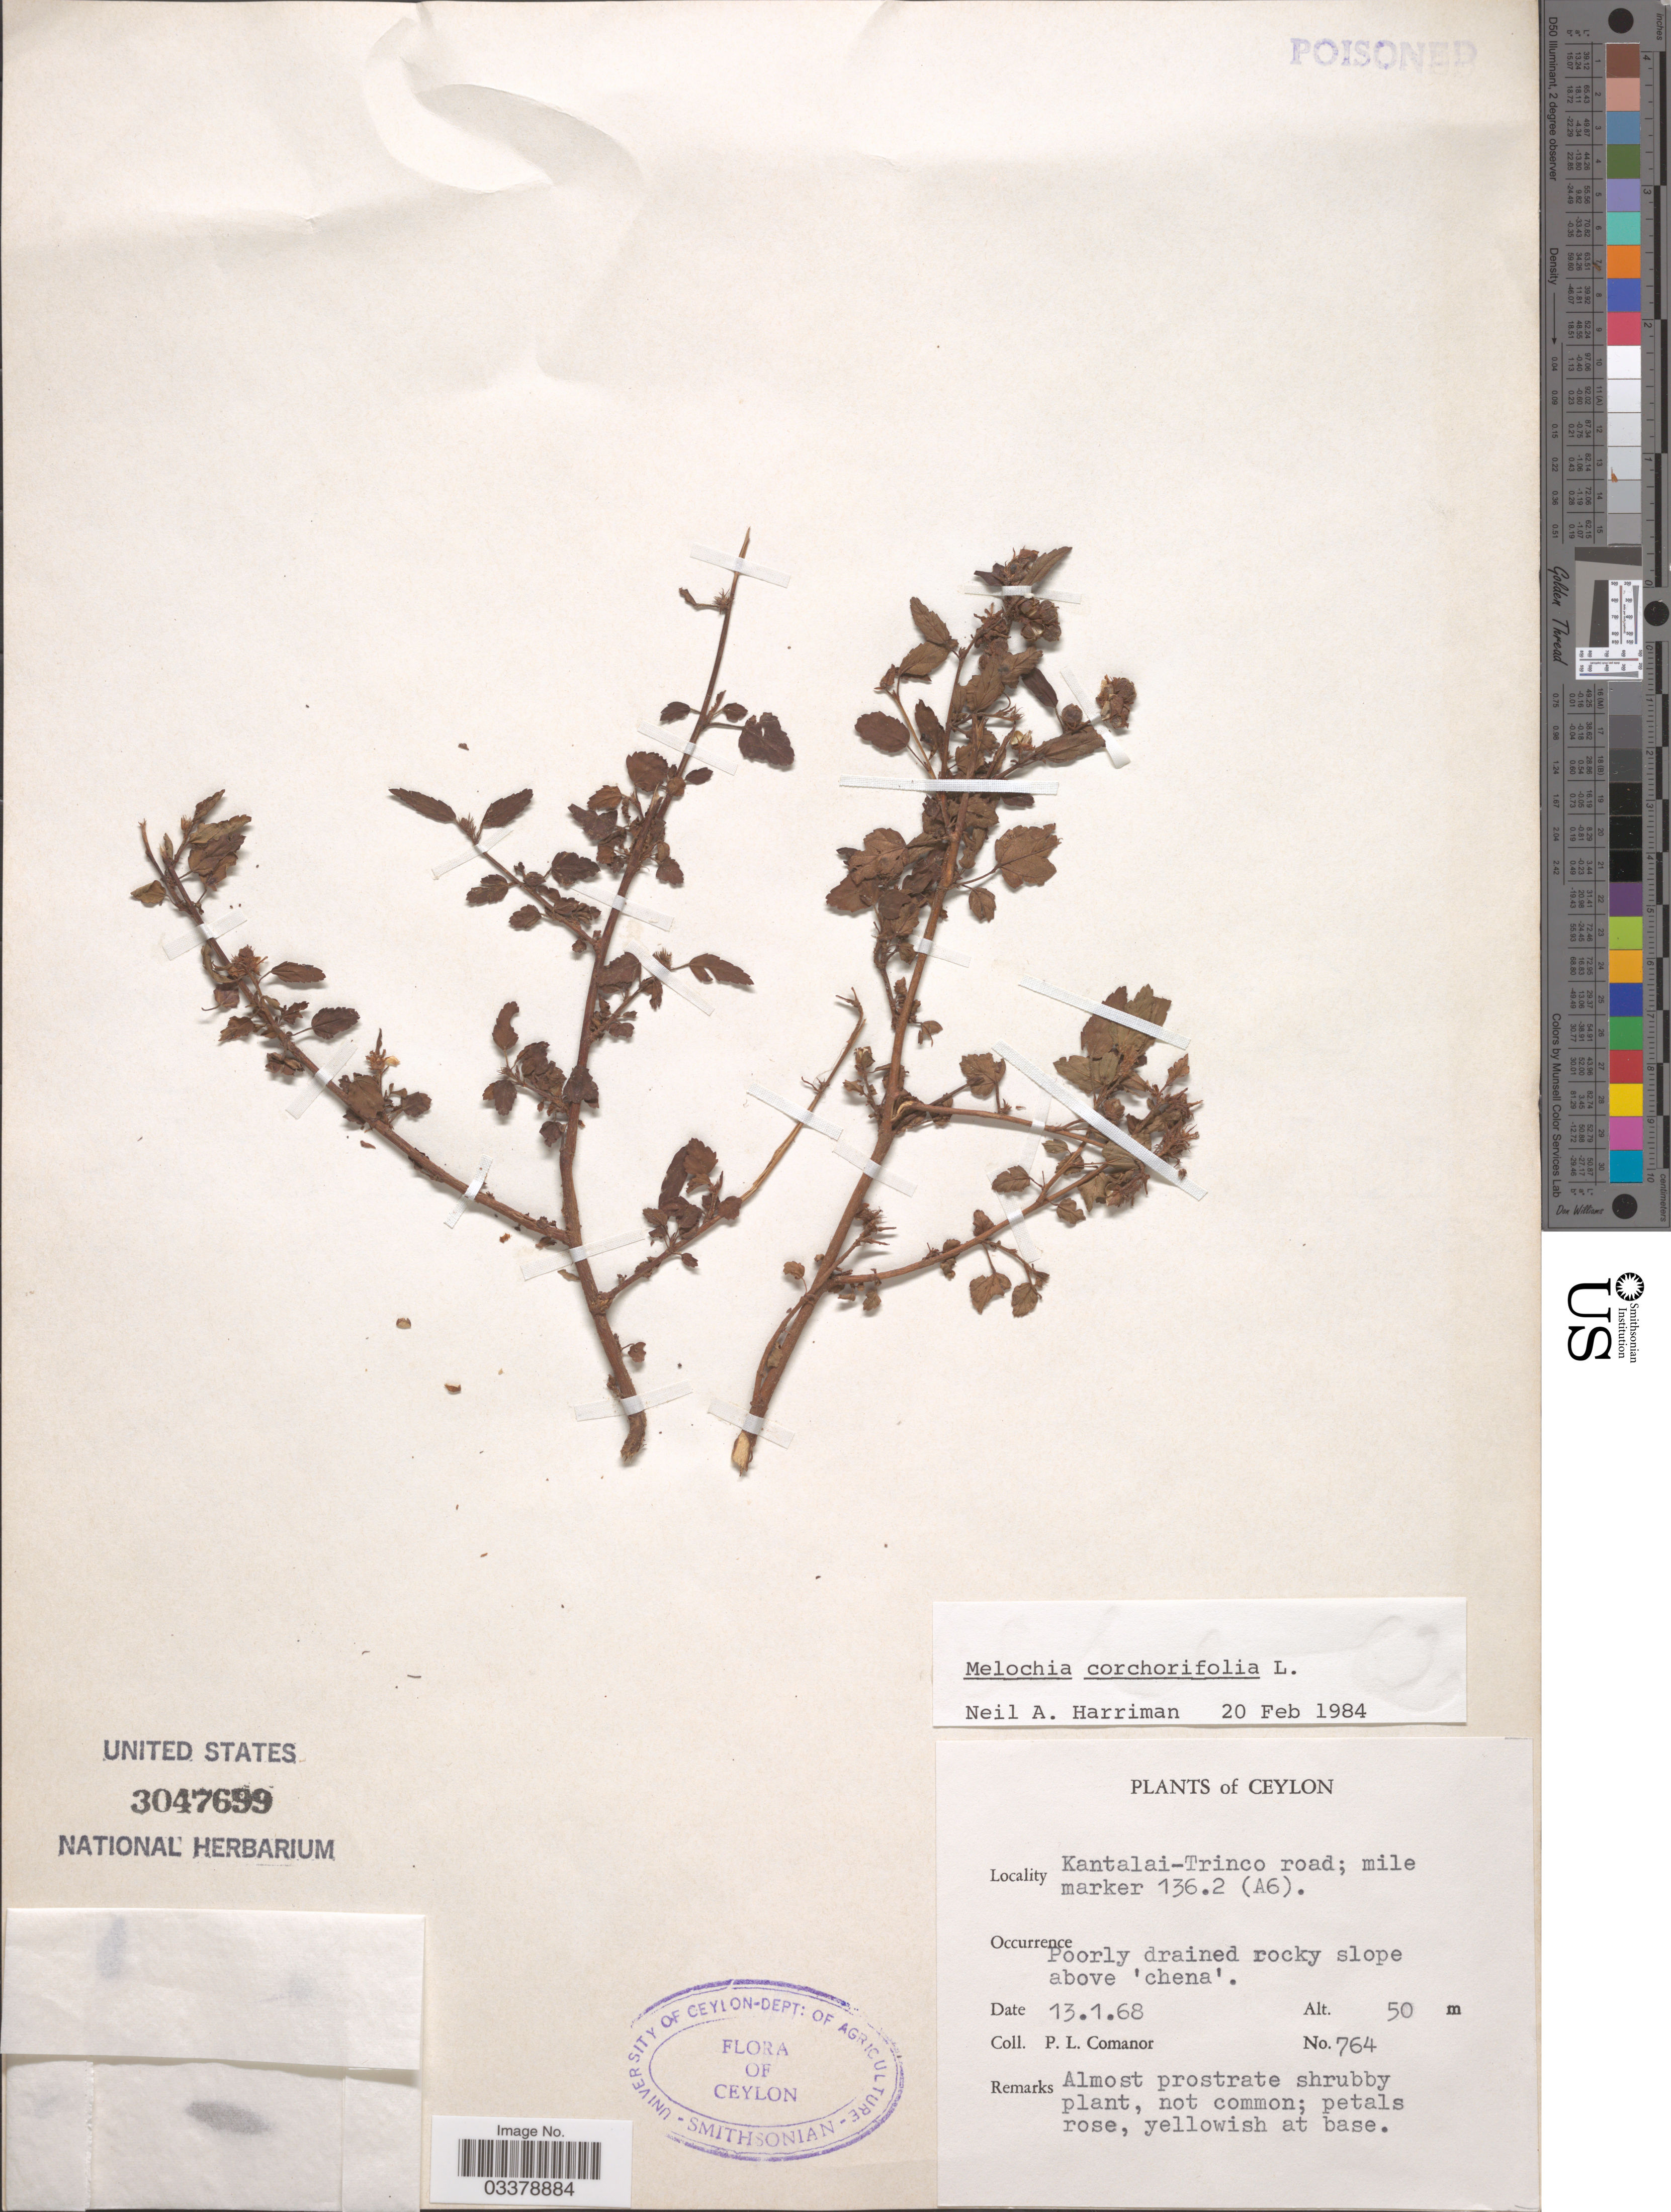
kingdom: Plantae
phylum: Tracheophyta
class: Magnoliopsida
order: Malvales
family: Malvaceae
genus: Melochia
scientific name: Melochia corchorifolia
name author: L.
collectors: P. Comanor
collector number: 764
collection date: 1968-01-13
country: Sri Lanka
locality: Ceylon, Kantalai-Trinco road; mile marker 136.2 (A6). Poorly drained rocky slope above 'chena'.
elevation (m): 50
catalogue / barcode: US 3047699